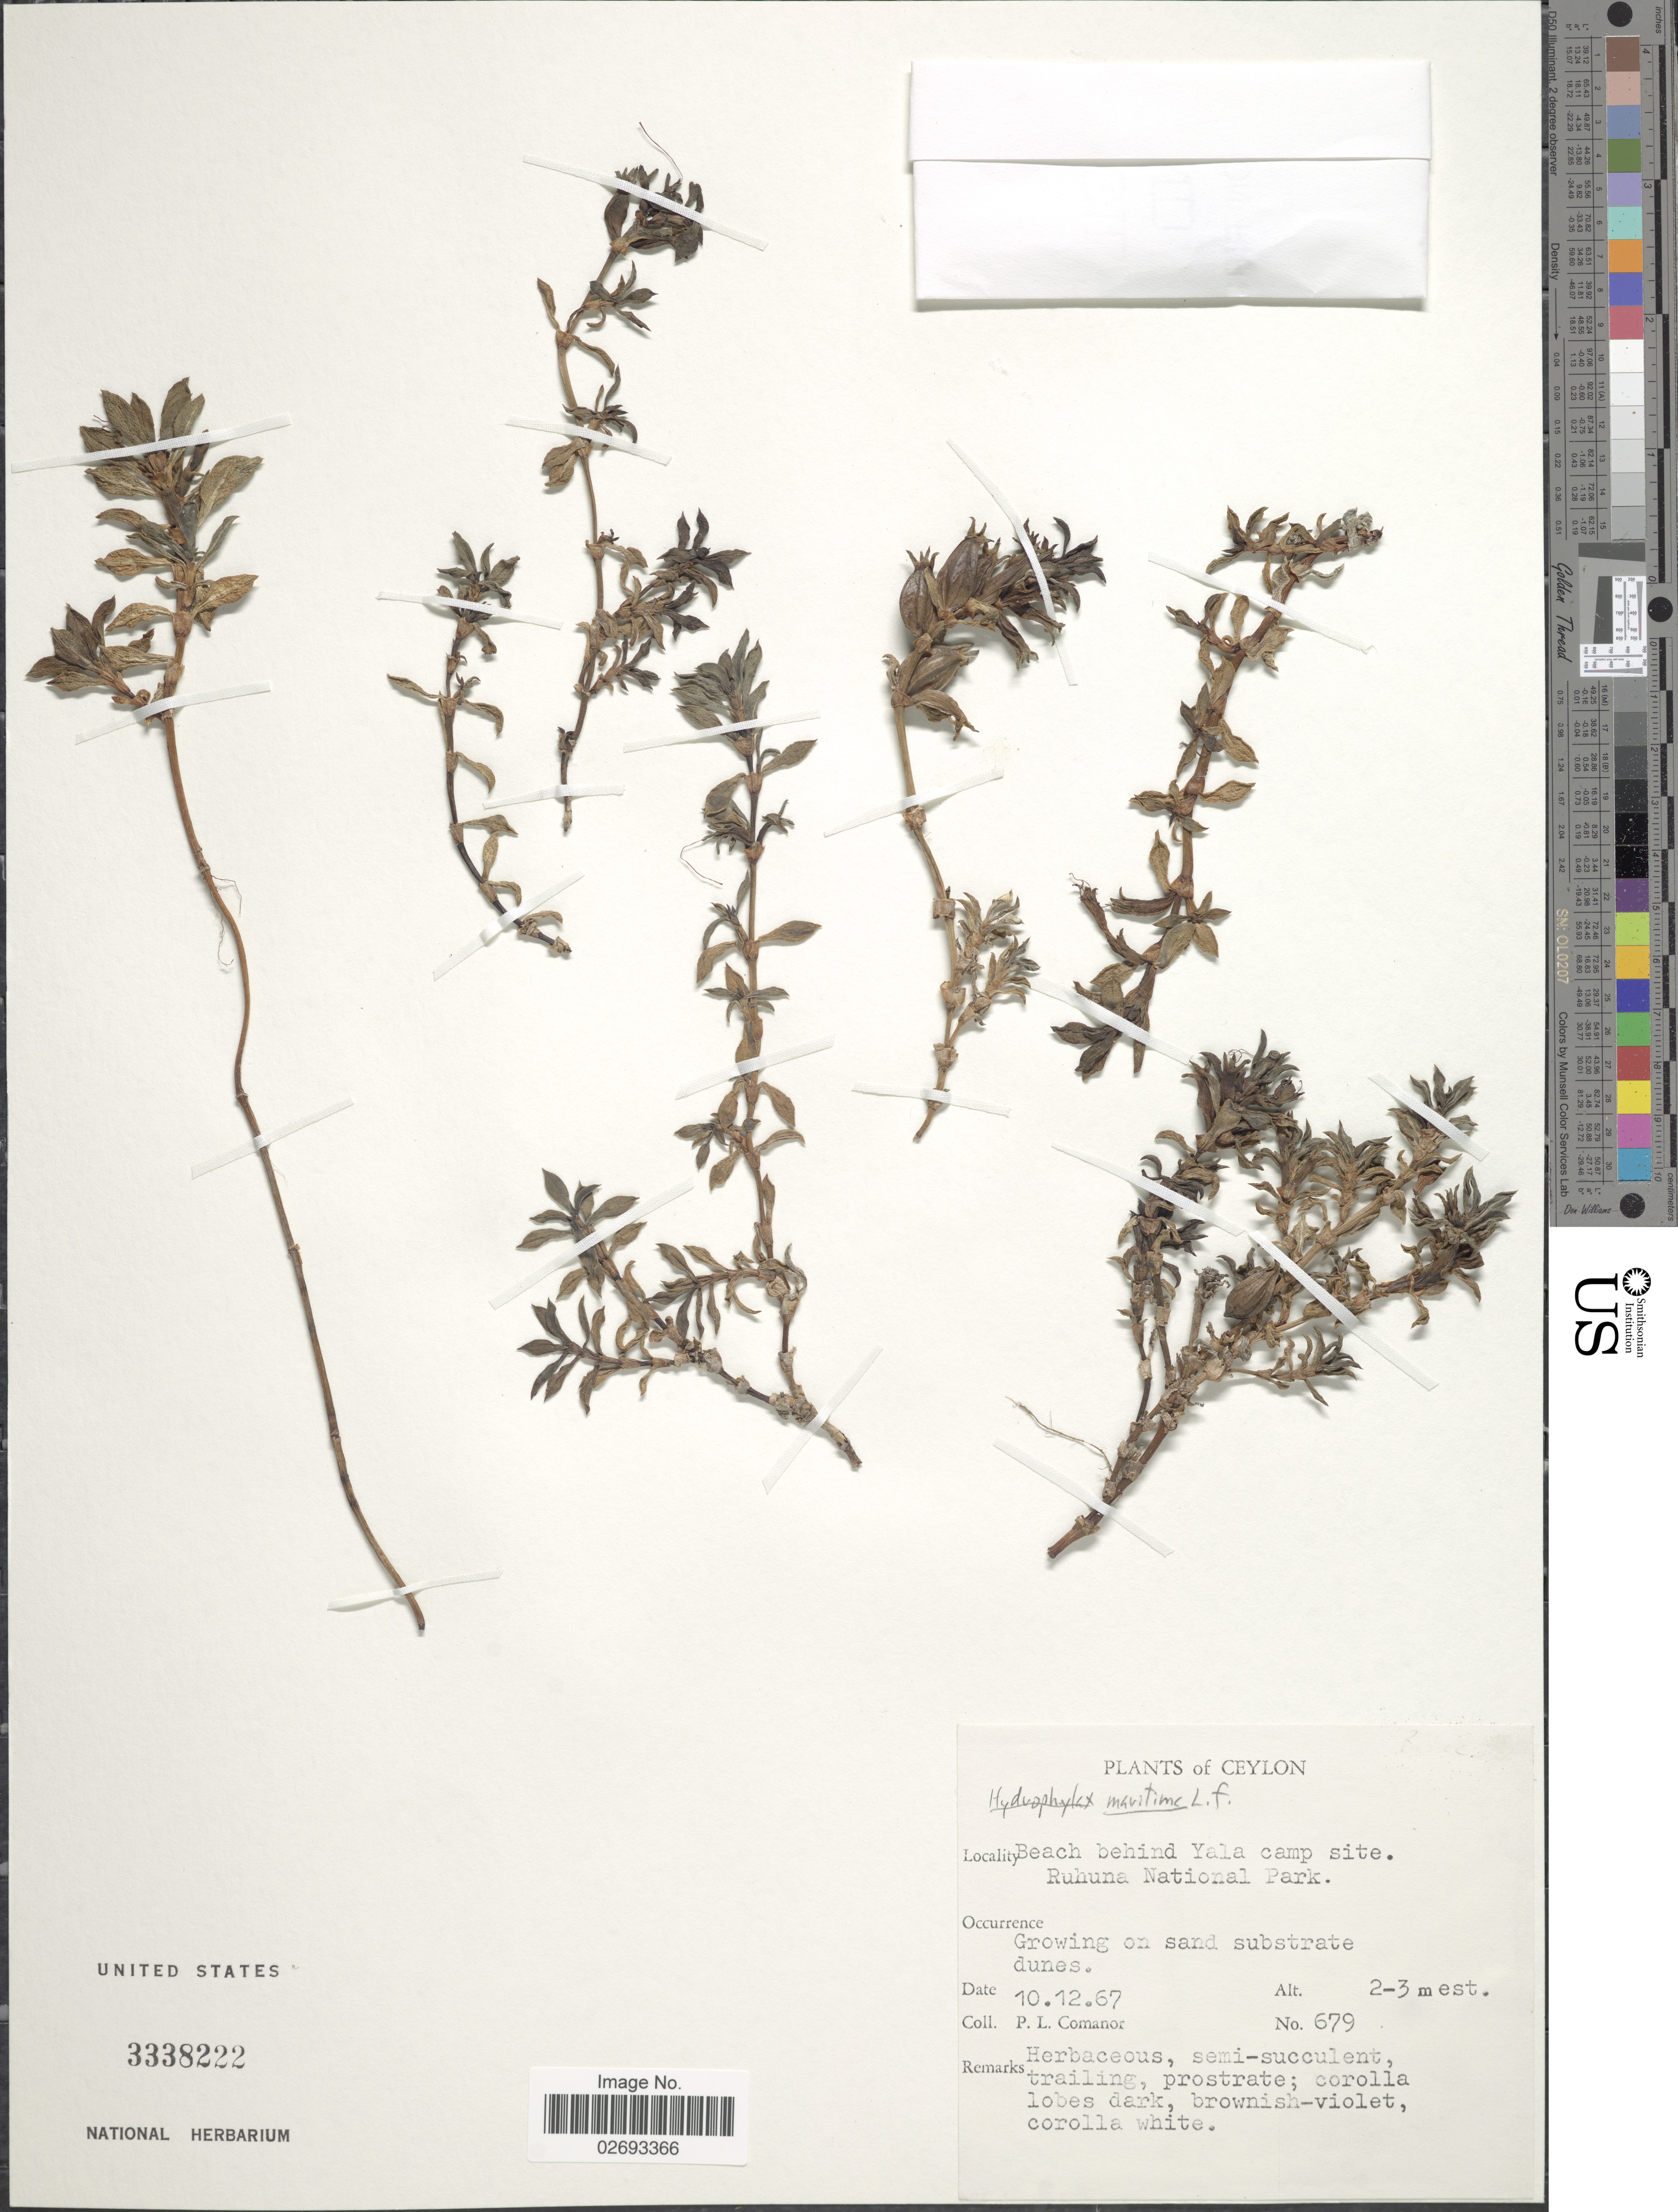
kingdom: Plantae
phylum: Tracheophyta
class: Magnoliopsida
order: Gentianales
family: Rubiaceae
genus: Hydrophylax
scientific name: Hydrophylax maritima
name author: L. f.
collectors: P. Comanor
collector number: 679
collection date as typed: Transcribed d/m/y: 10/12/67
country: Sri Lanka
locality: Ceylon. Beach behind Yala camp site, Ruhuna National Park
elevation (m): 2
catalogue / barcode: US 3338222